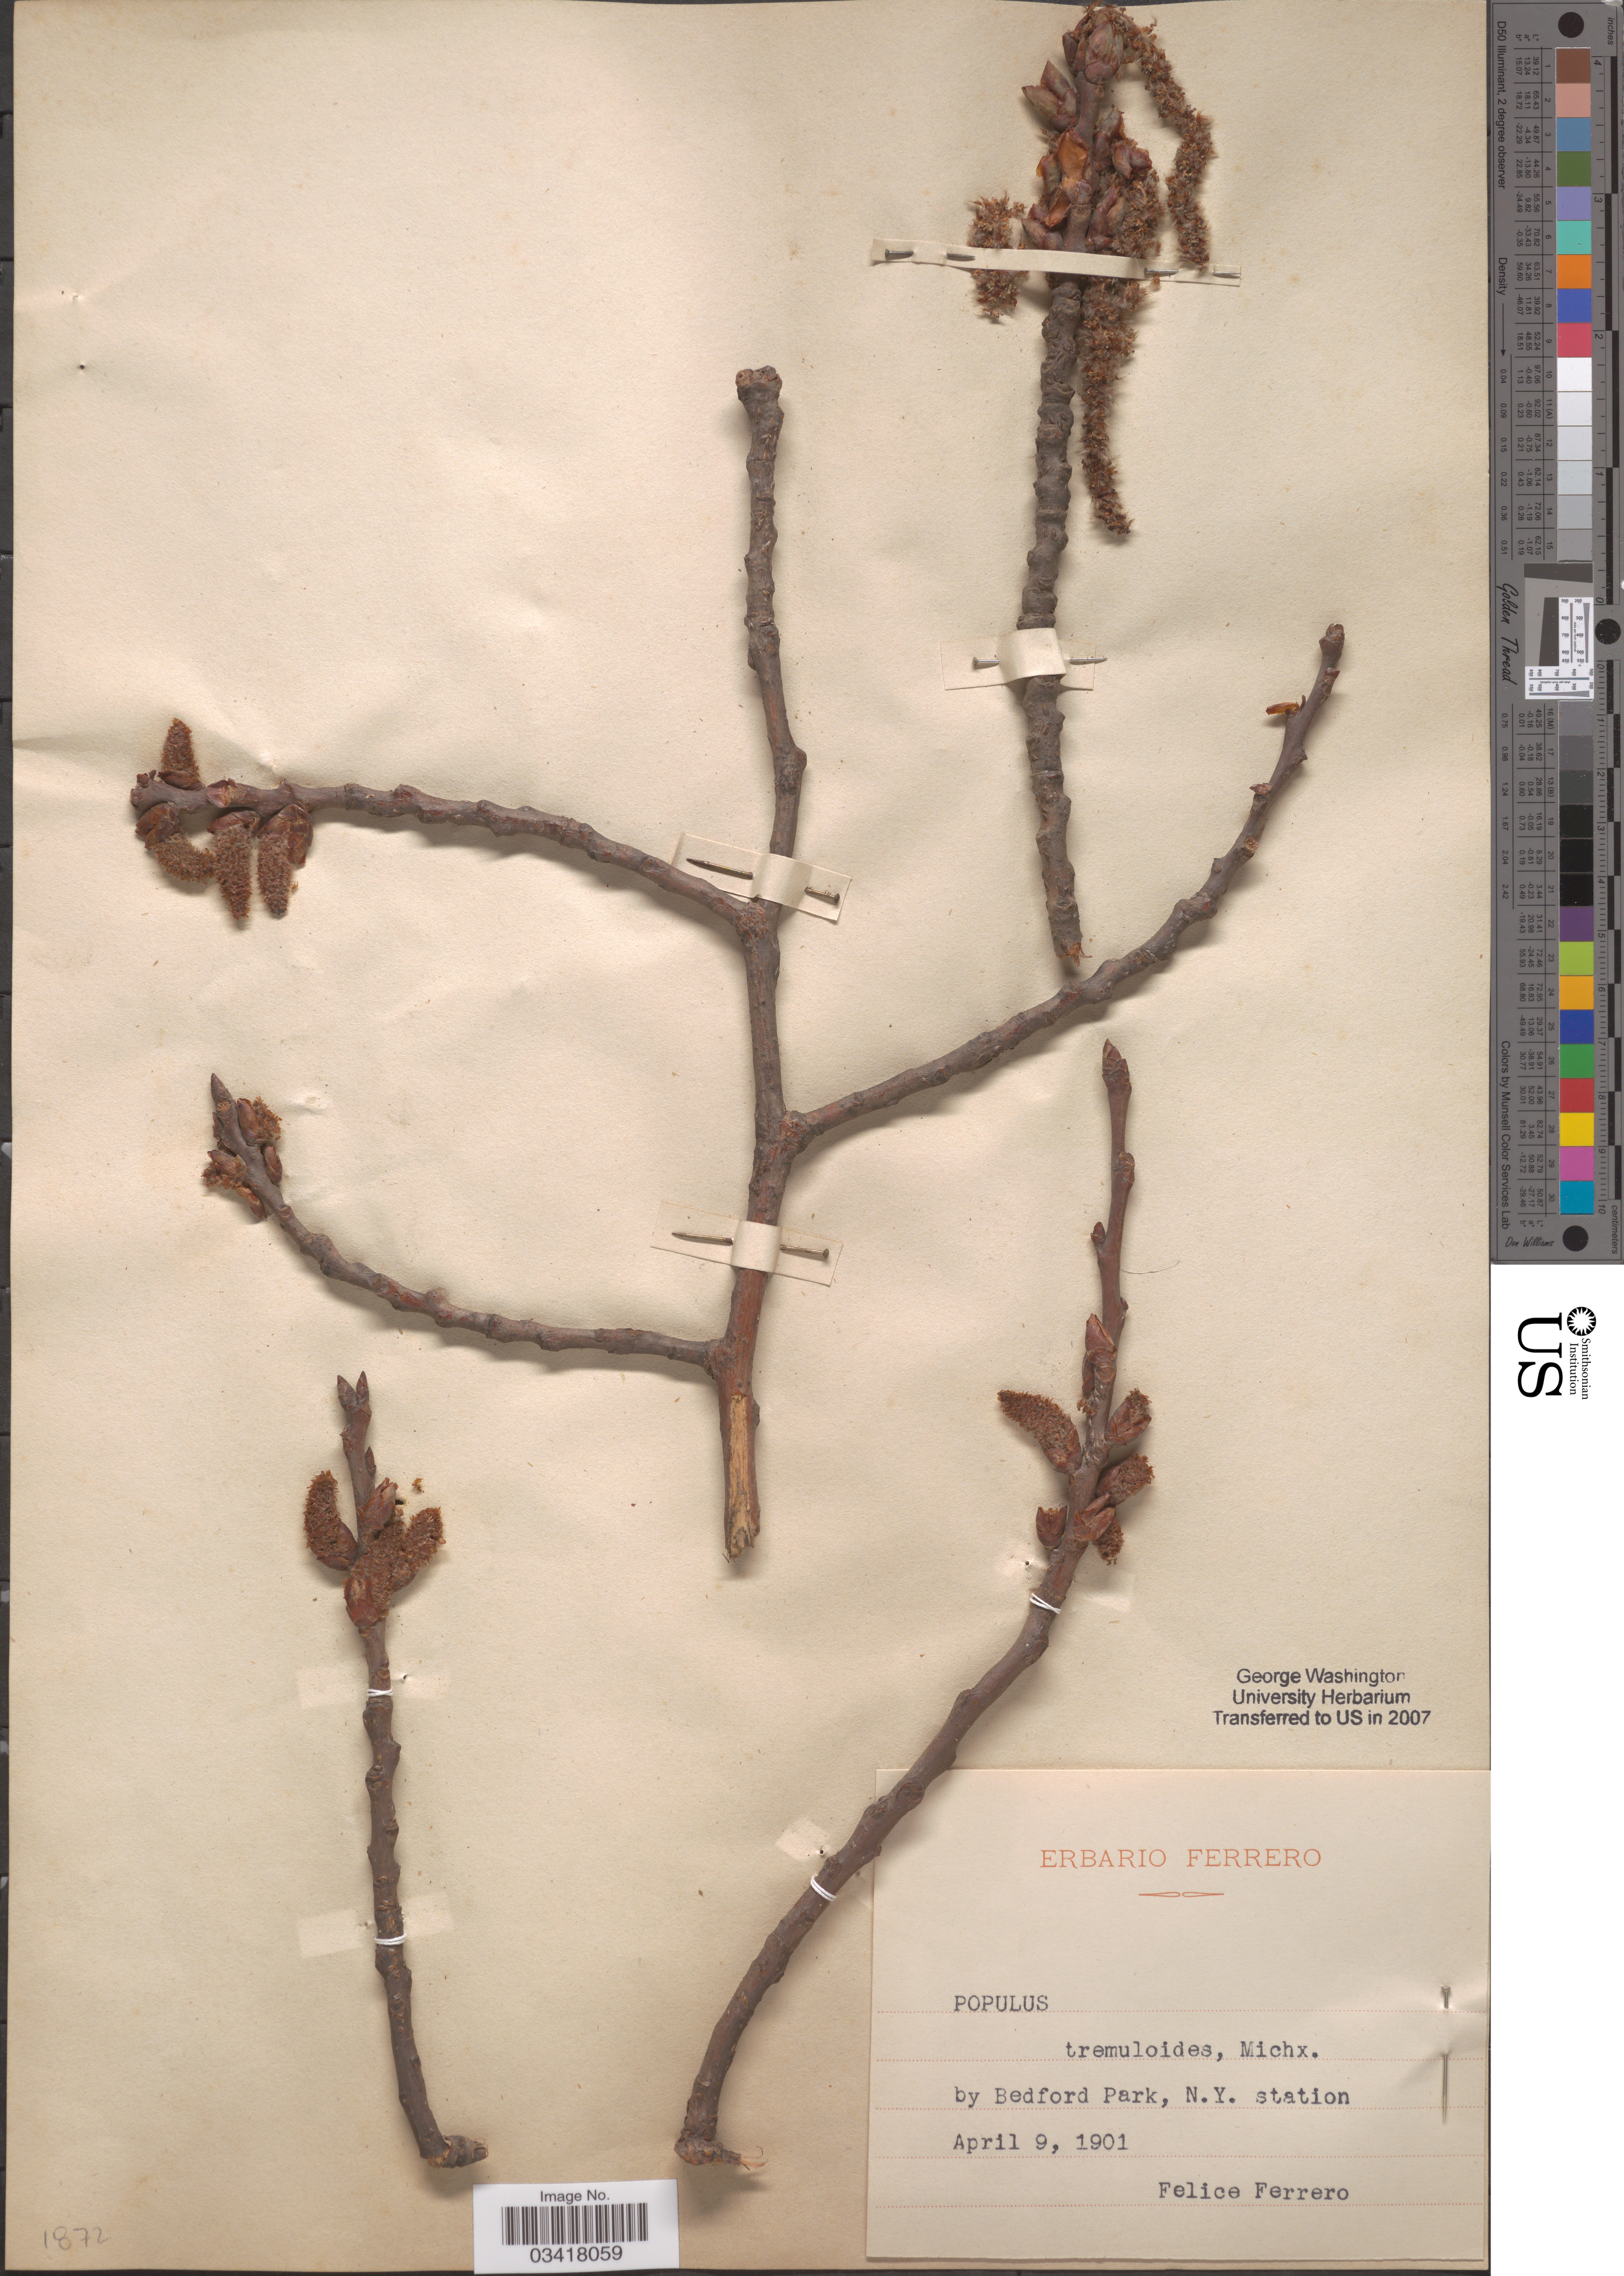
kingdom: Plantae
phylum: Tracheophyta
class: Magnoliopsida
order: Malpighiales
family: Salicaceae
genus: Populus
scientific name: Populus sp.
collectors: F. Ferrero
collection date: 1901-04-09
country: United States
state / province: New York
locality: Bedford Park, N.Y. station.